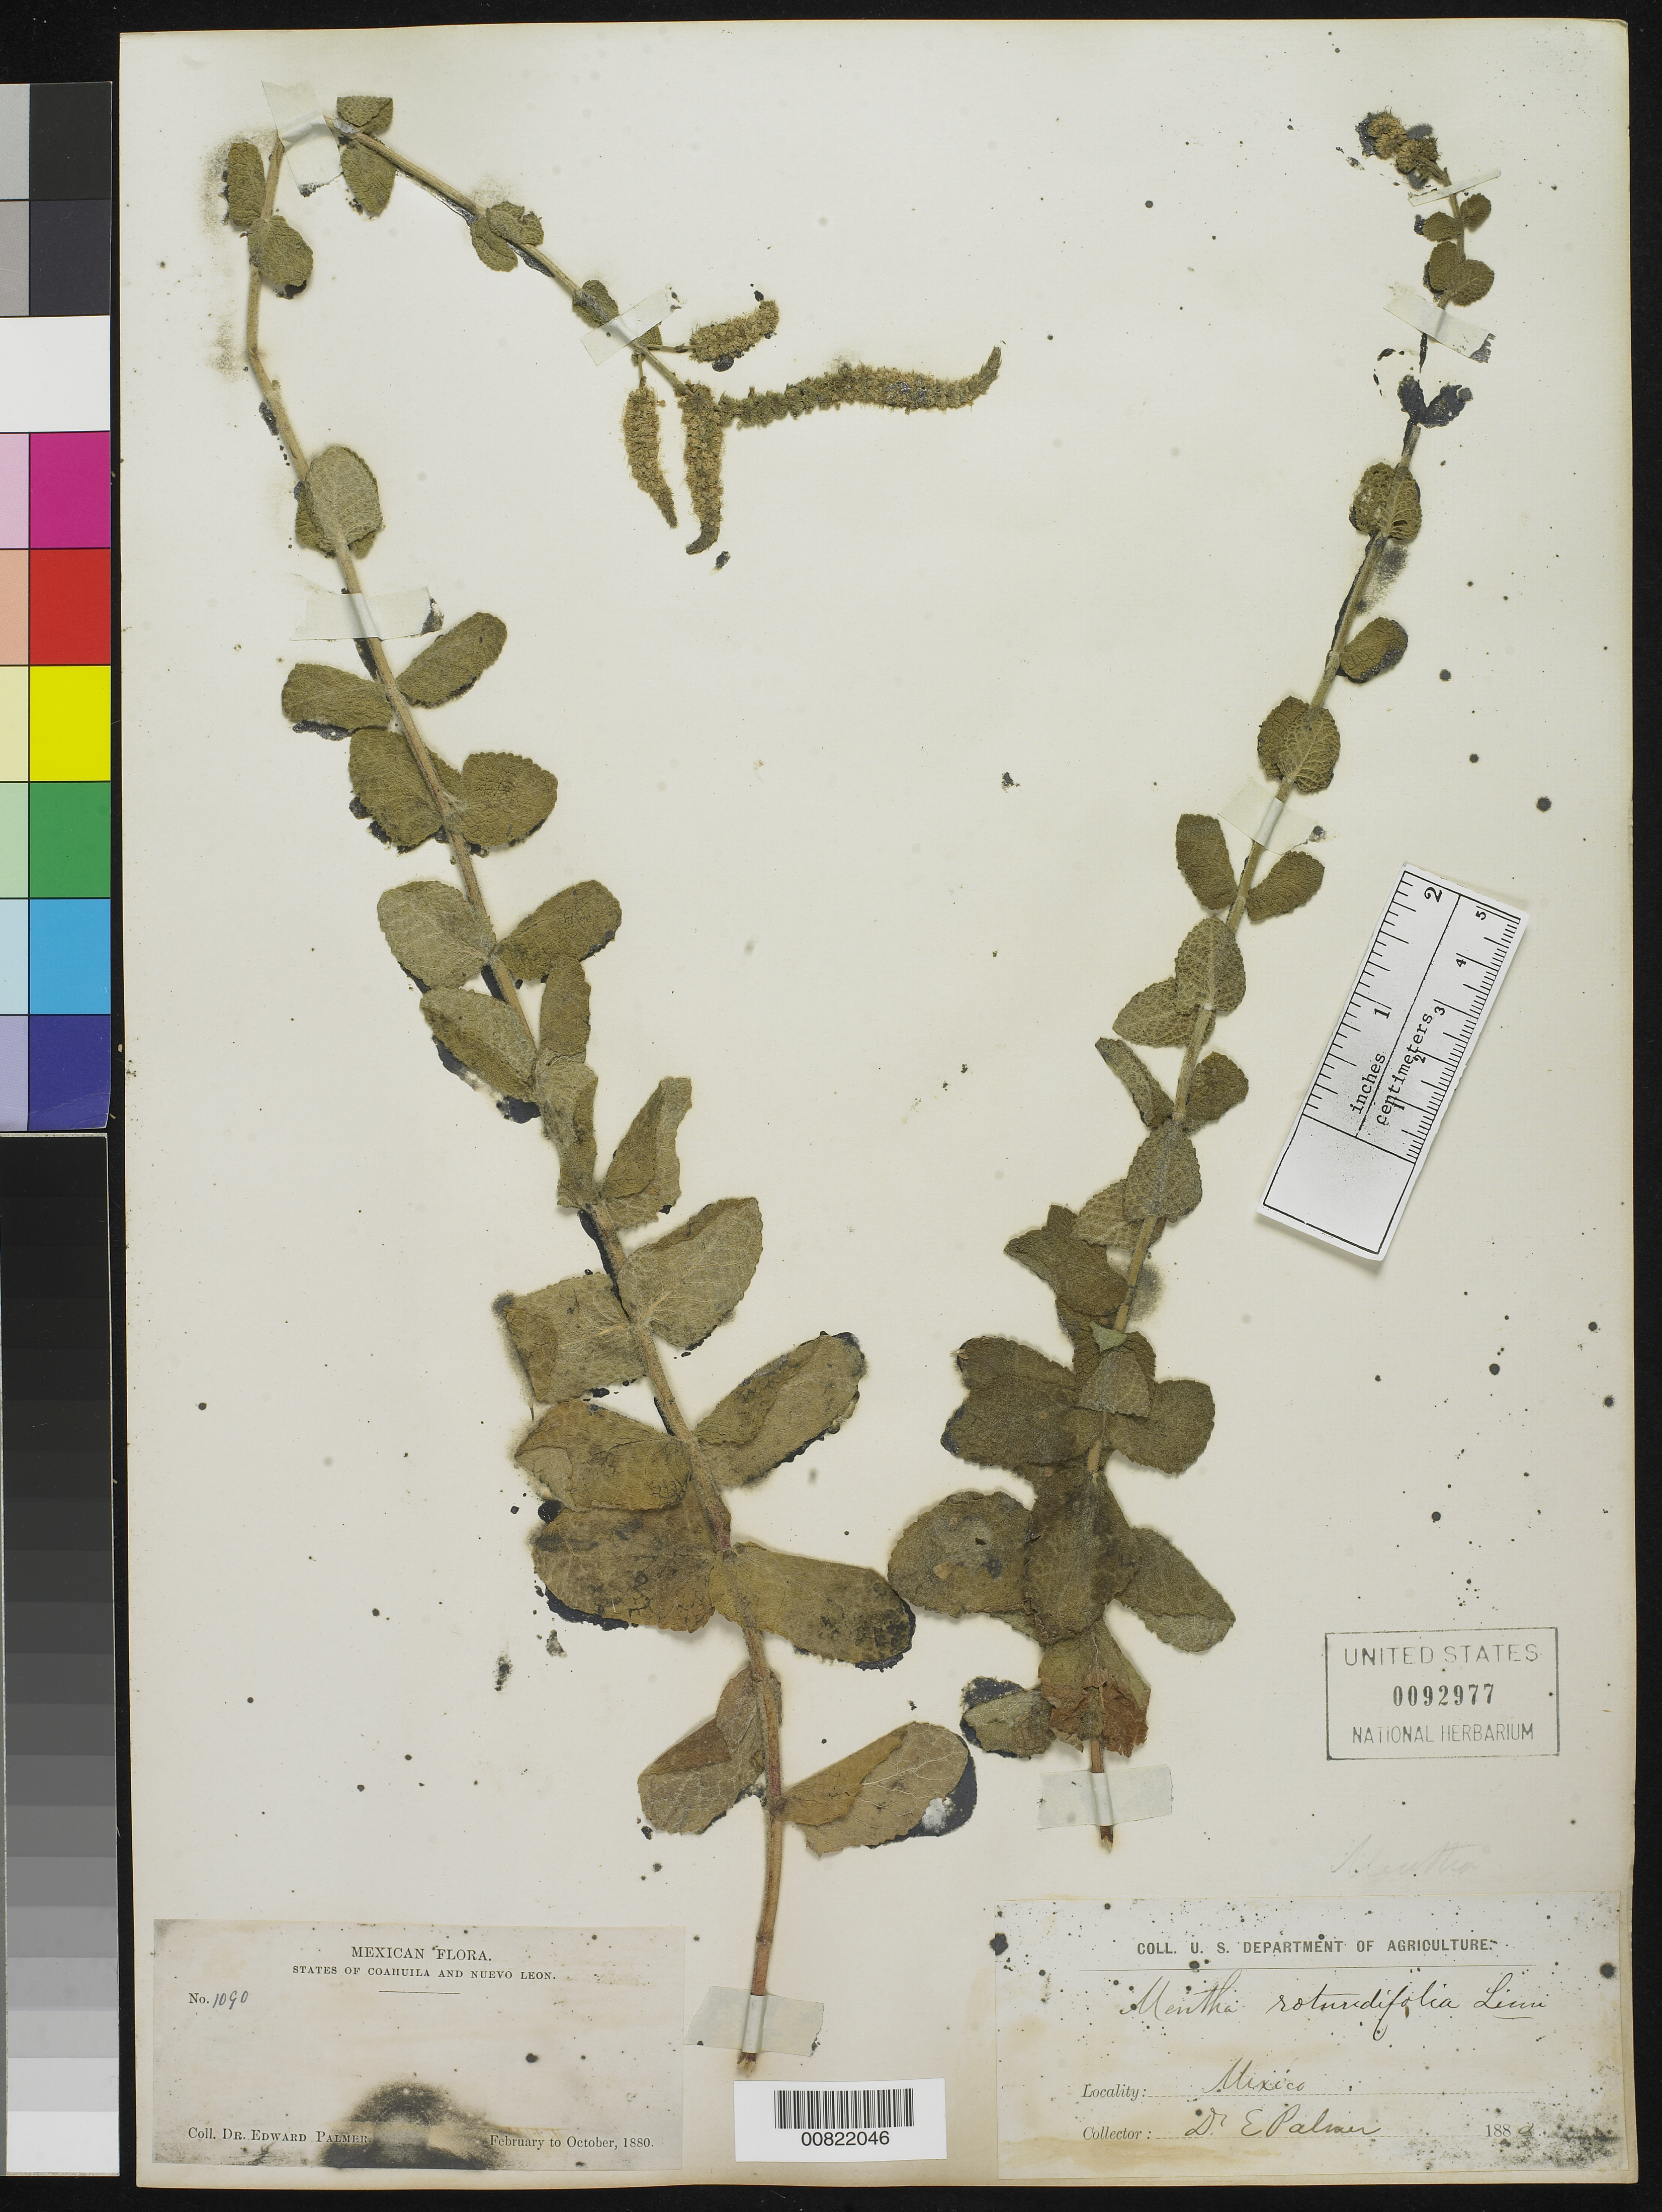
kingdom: Plantae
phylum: Tracheophyta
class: Magnoliopsida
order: Lamiales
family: Lamiaceae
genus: Mentha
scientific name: Mentha rotundifolia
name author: (L.) Huds.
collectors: E. Palmer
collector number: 1090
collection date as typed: Feb 1880 to -- Oct 1880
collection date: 1880-02/1880-10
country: Mexico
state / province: Coahuila / Nuevo León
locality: States of Coahuila and Nuevo León.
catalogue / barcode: US 92977